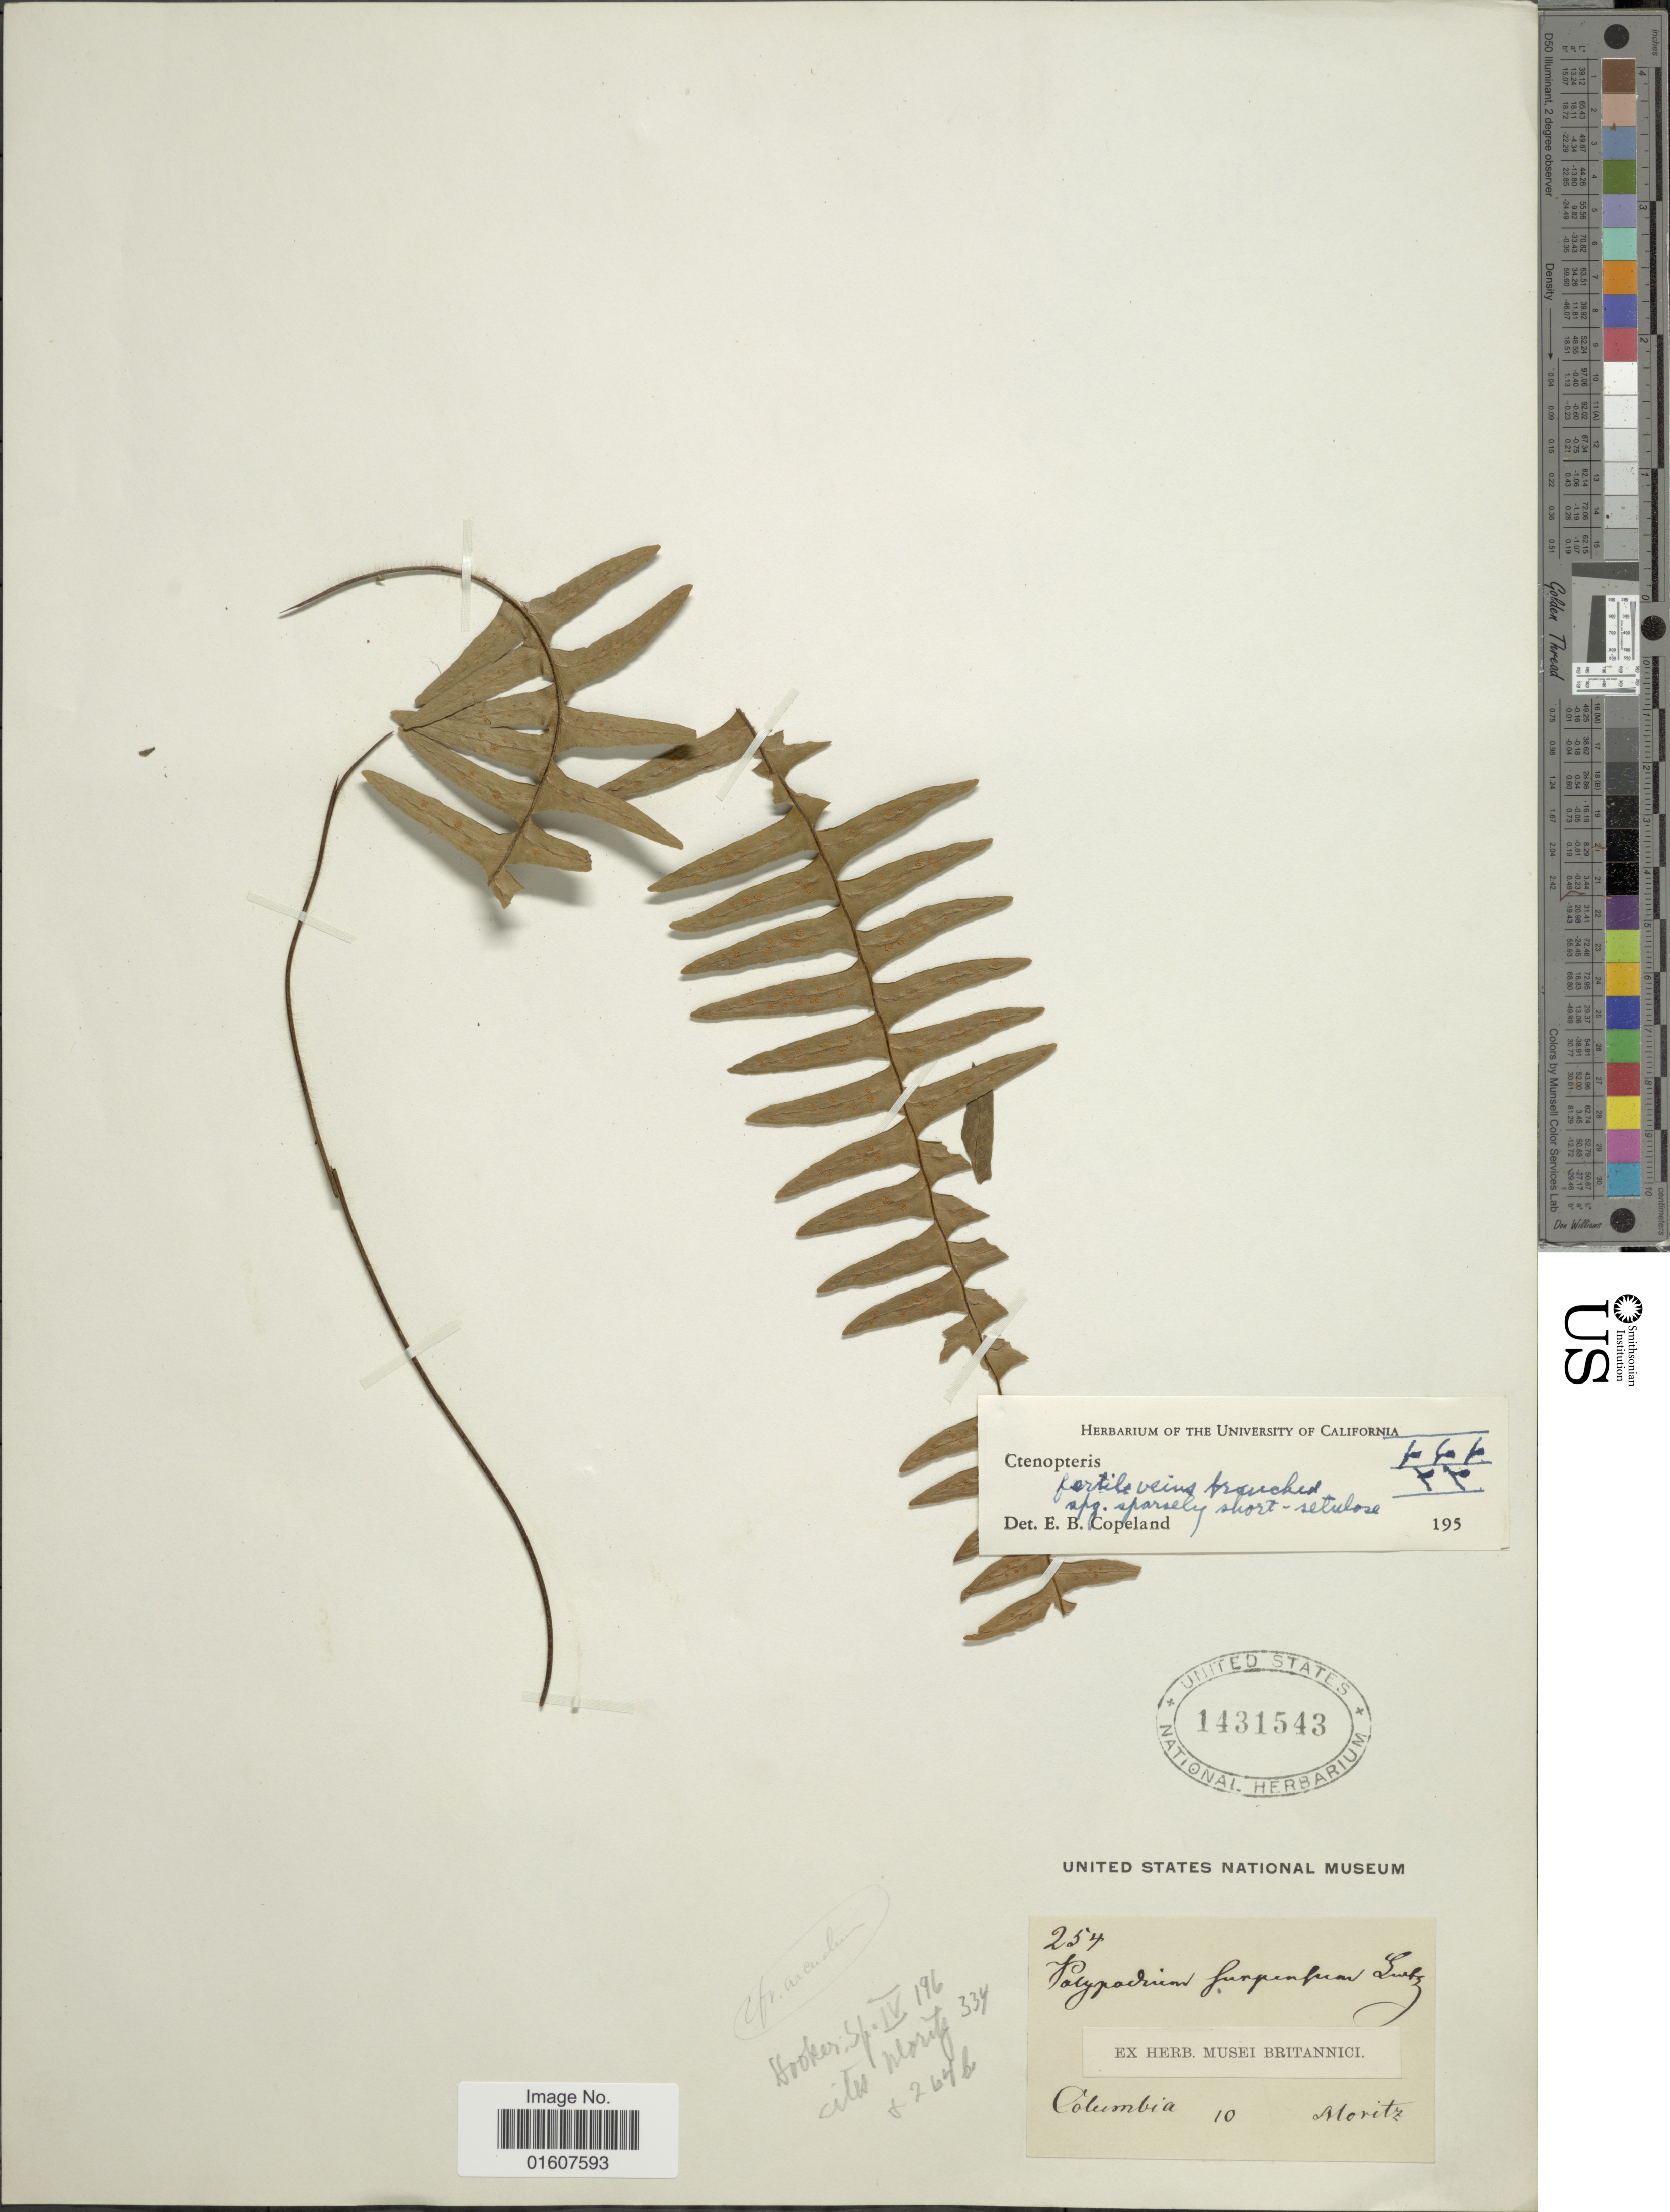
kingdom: Plantae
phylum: Tracheophyta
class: Polypodiopsida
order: Polypodiales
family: Polypodiaceae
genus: Terpsichore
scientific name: Terpsichore asplenifolia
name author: (L.) A.R. Sm.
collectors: Moritz, --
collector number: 254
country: Colombia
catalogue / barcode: US 1431543